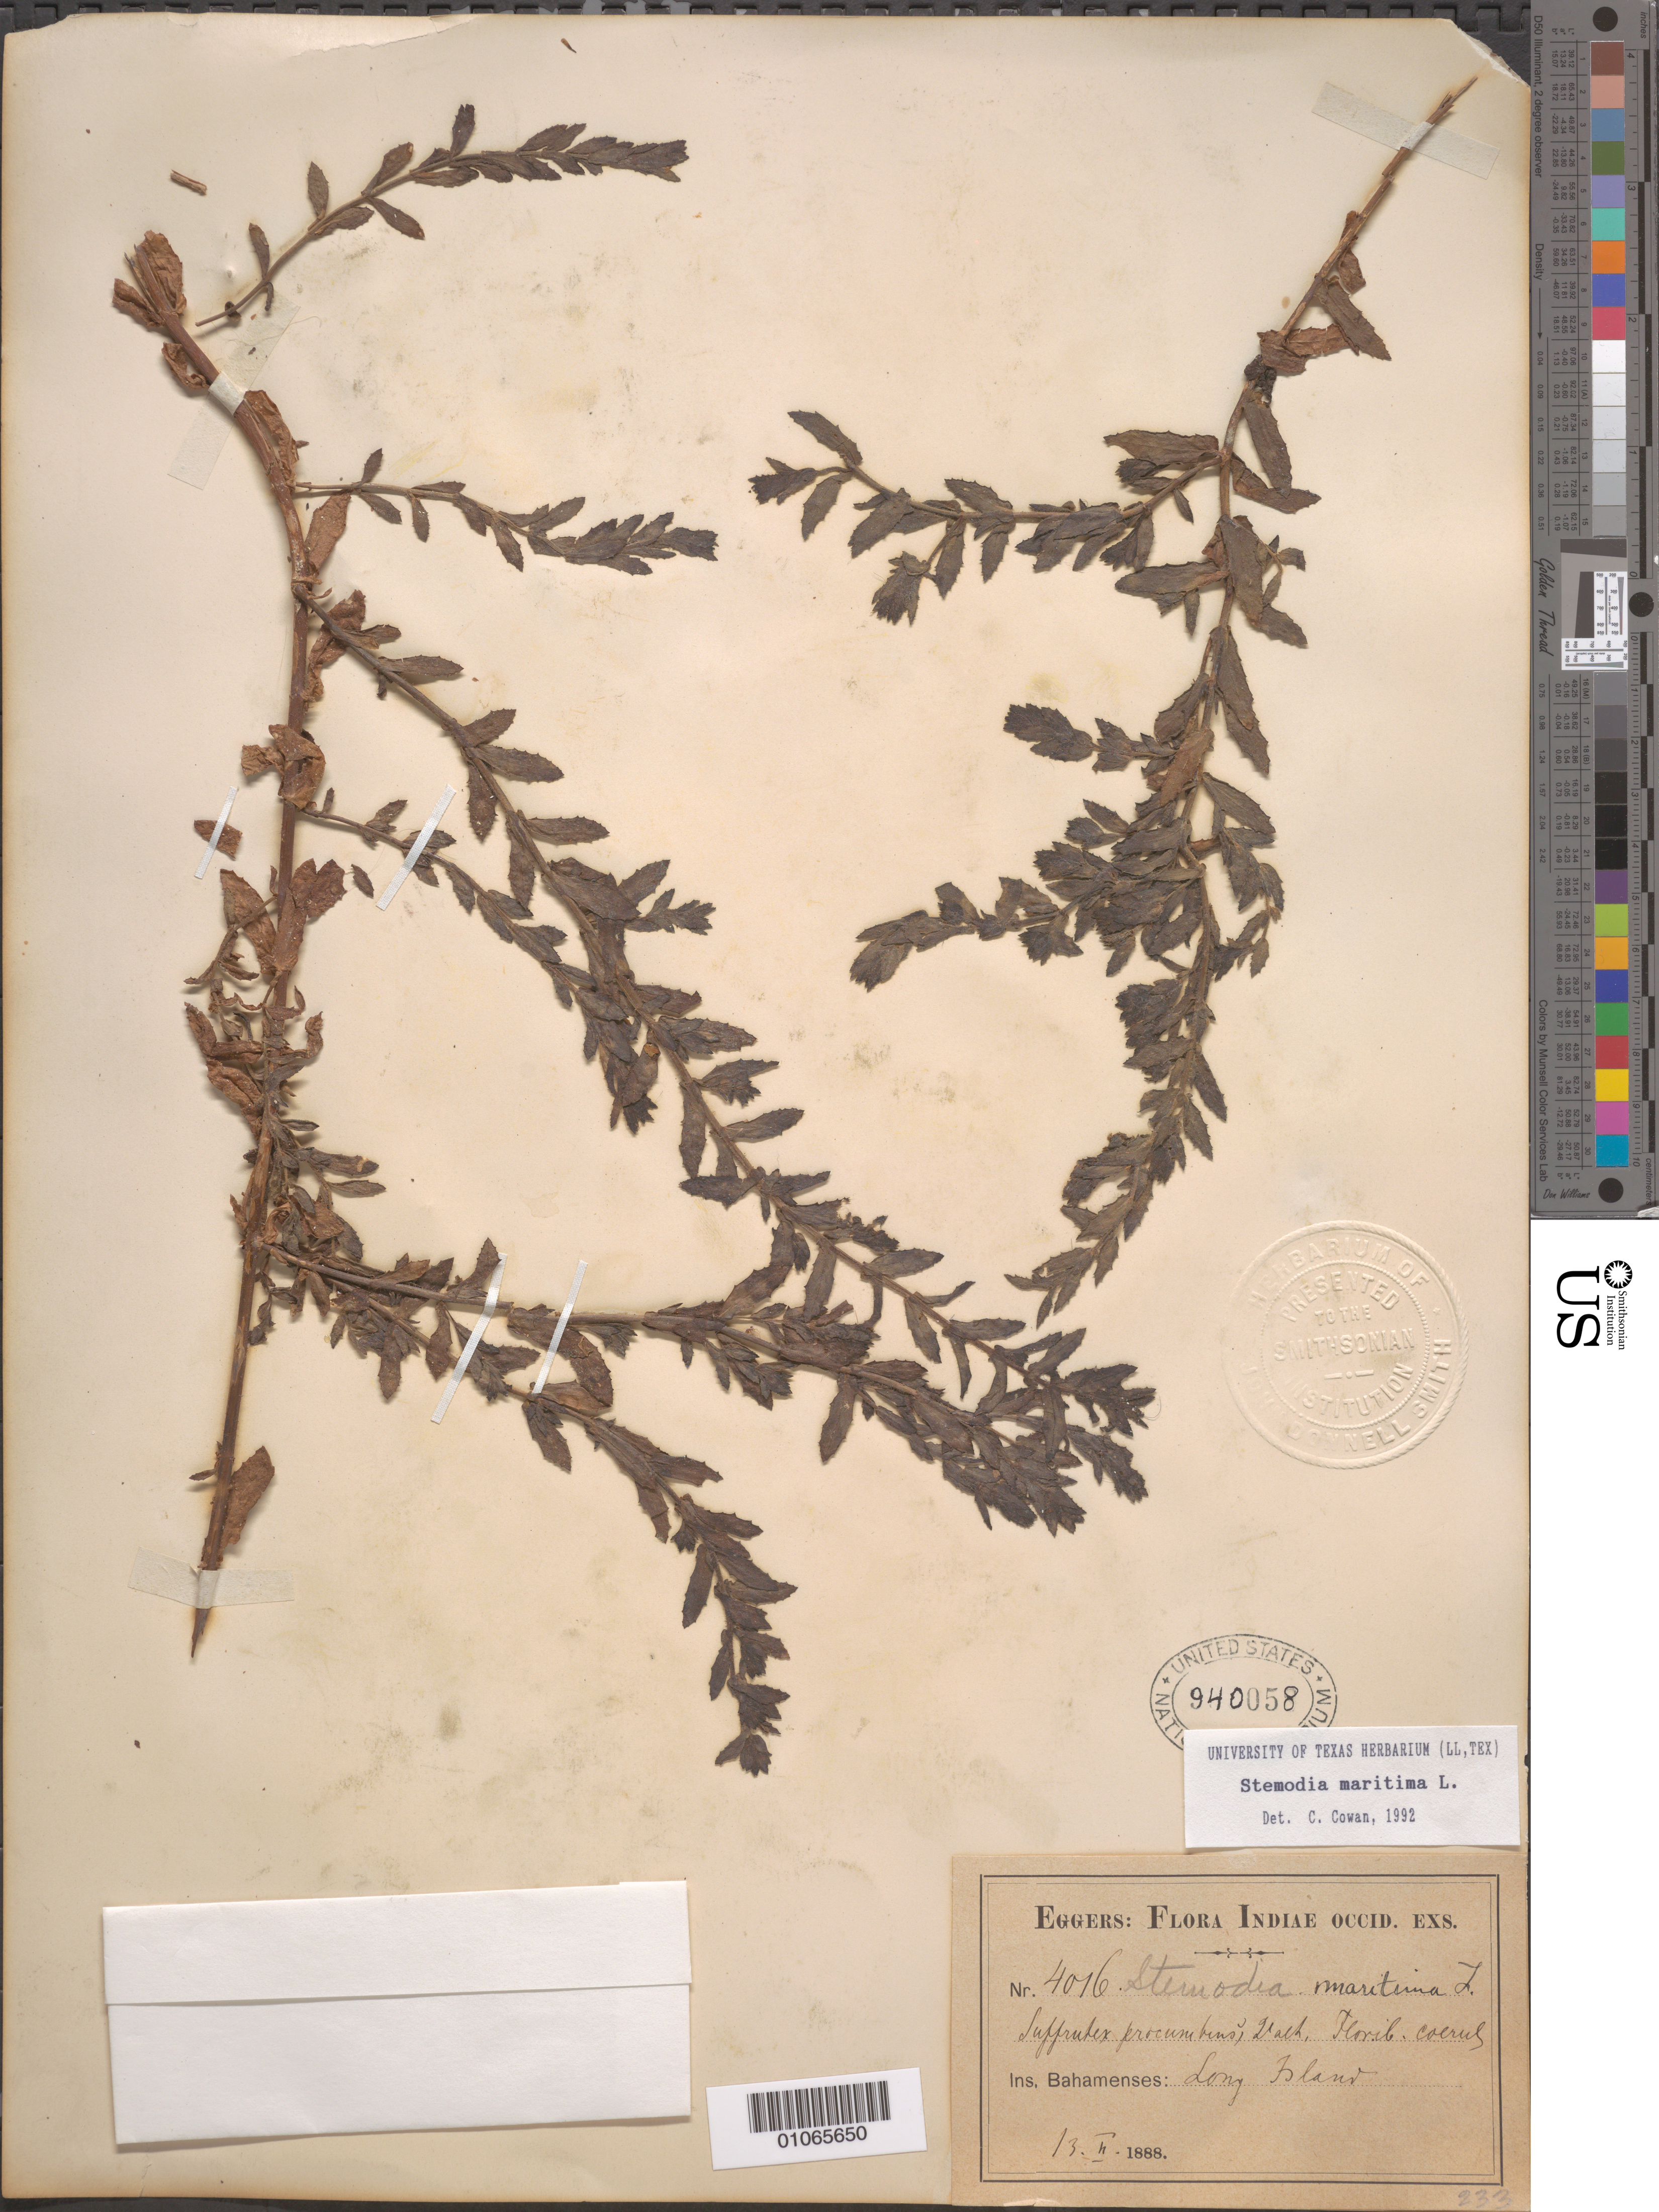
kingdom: Plantae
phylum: Tracheophyta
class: Magnoliopsida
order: Lamiales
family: Plantaginaceae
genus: Stemodia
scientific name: Stemodia maritima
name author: L.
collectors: H. F. A. von Eggers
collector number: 4076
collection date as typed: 13 Jan 1888 to 13 Dec 1888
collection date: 1888-01-13/1888-12-13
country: Bahamas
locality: Long Island?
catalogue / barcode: US 940058